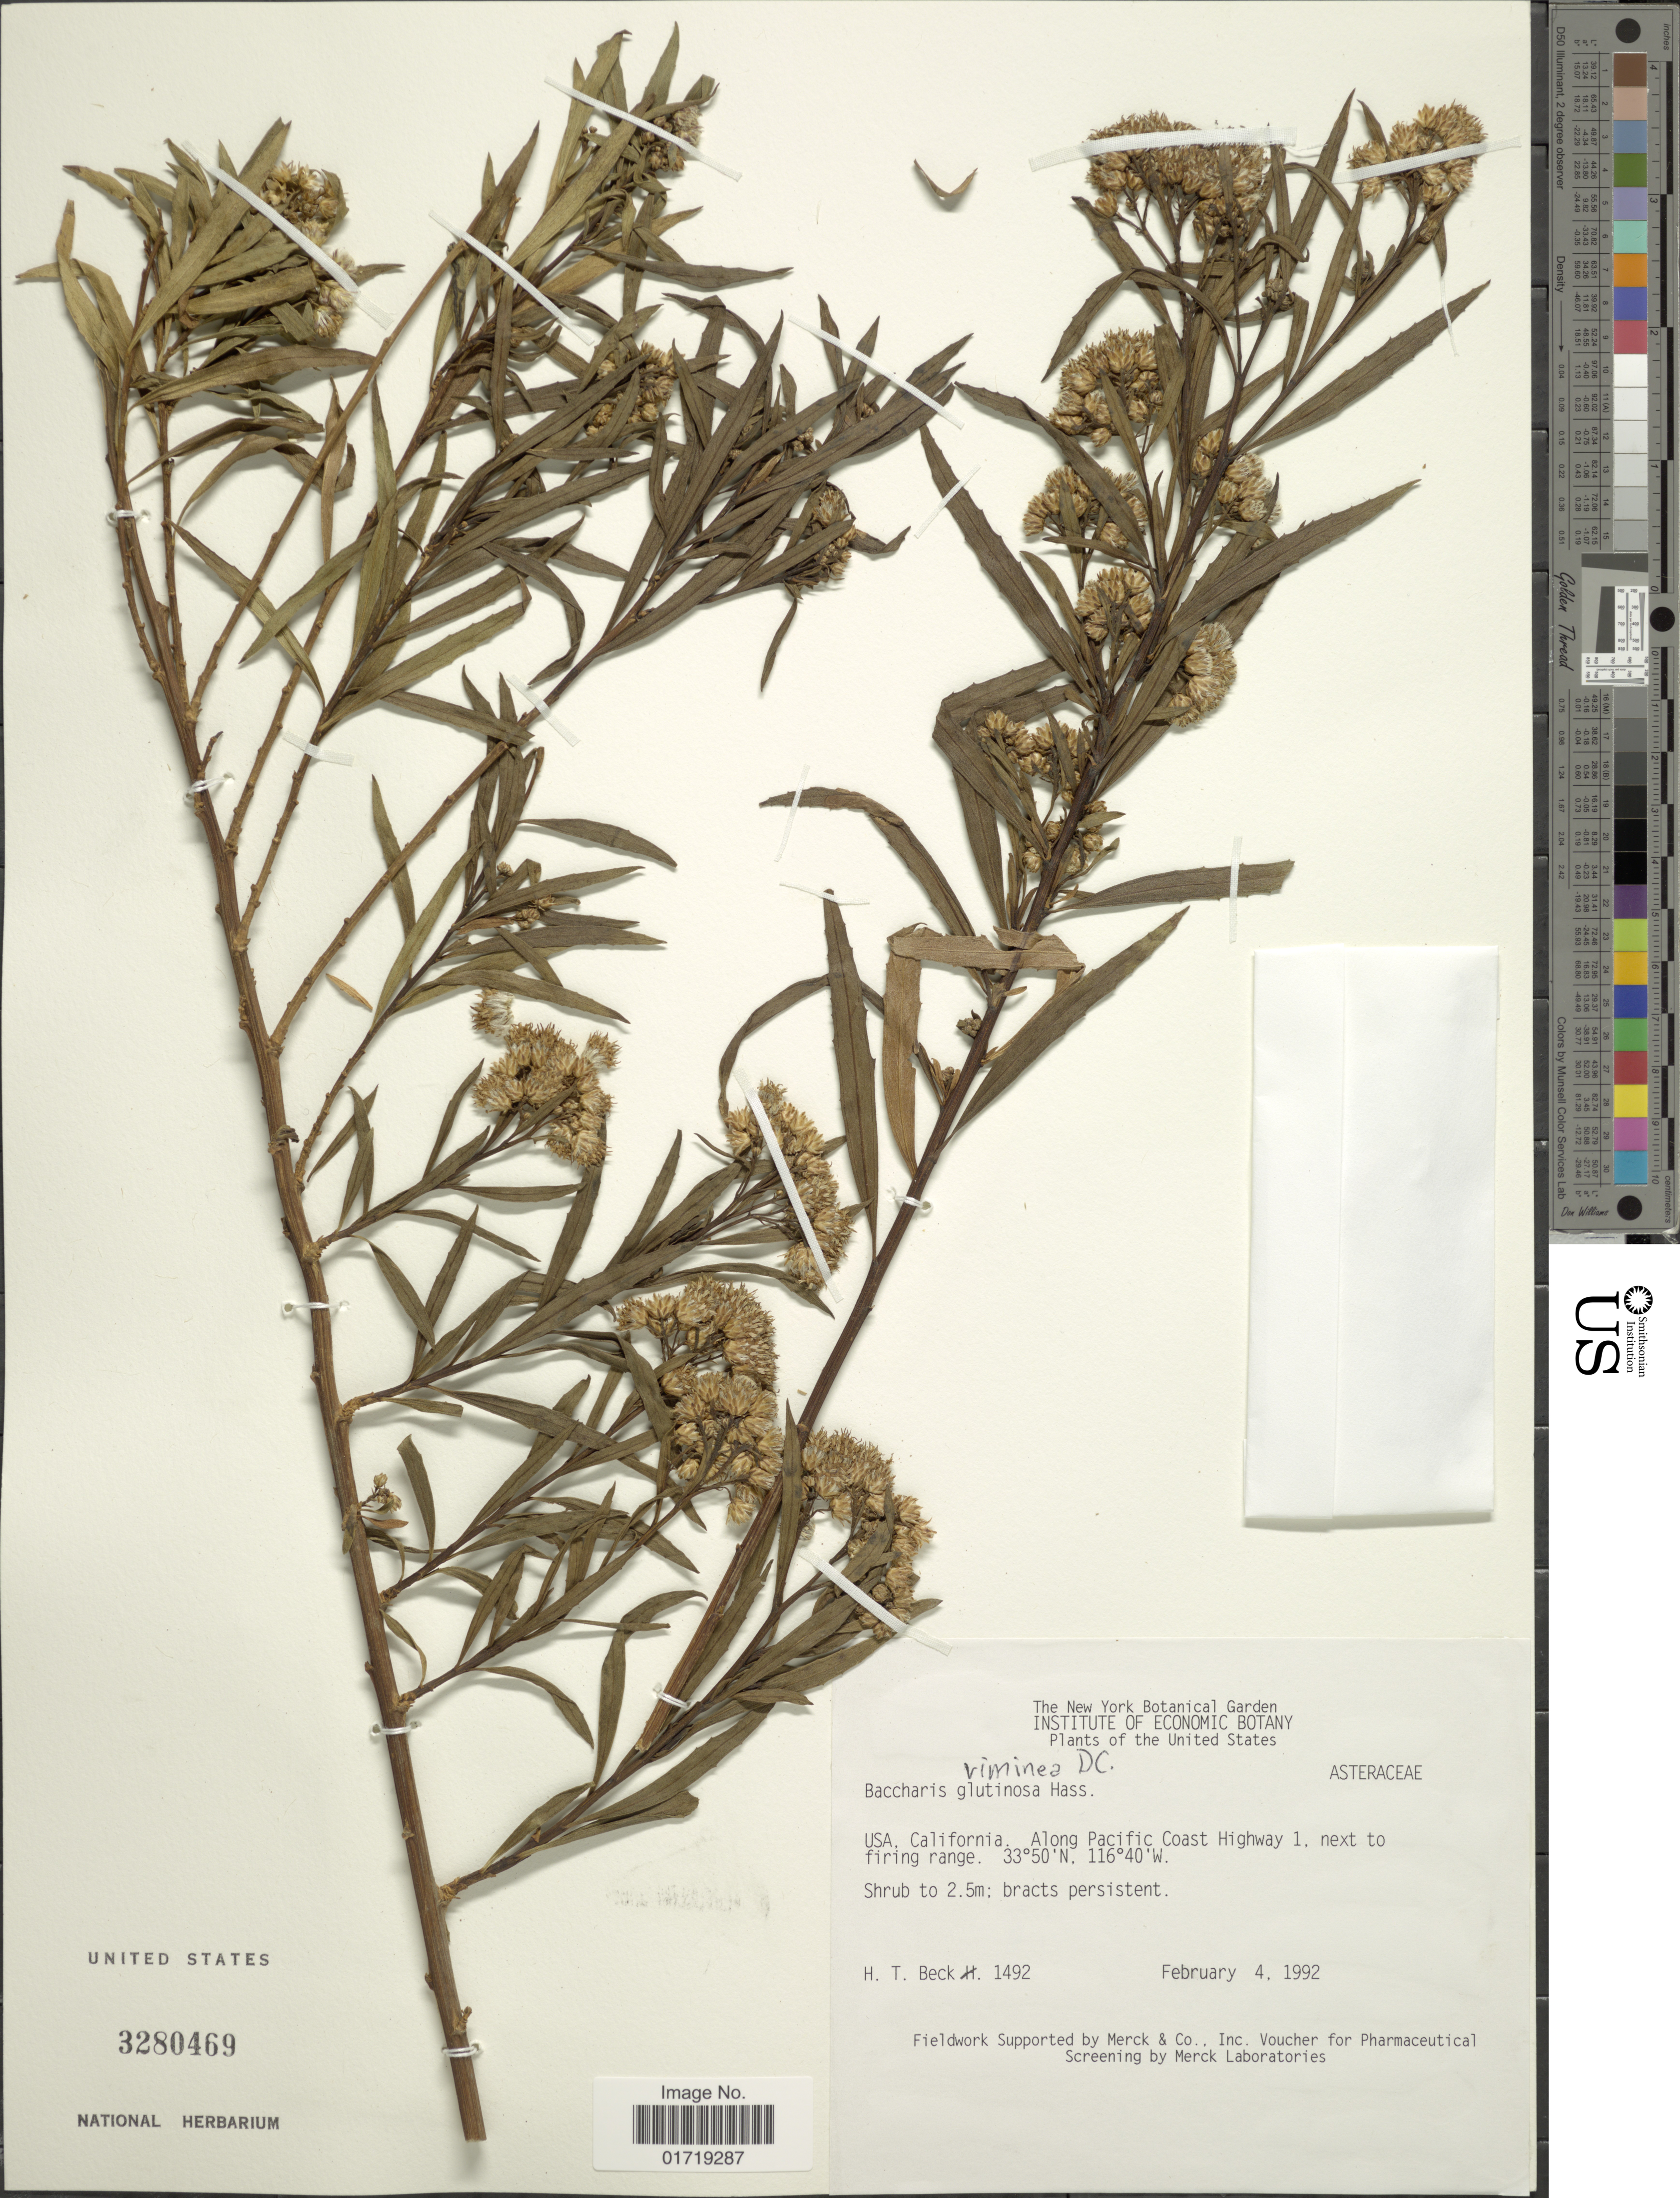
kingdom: Plantae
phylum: Tracheophyta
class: Magnoliopsida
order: Asterales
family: Asteraceae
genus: Baccharis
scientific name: Baccharis viminea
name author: DC.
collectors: H. T. Beck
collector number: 1492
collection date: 1992-02-04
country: United States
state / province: California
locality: USA, California, Along Pacific Coast Highway 1, next to firing range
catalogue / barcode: US 3280469